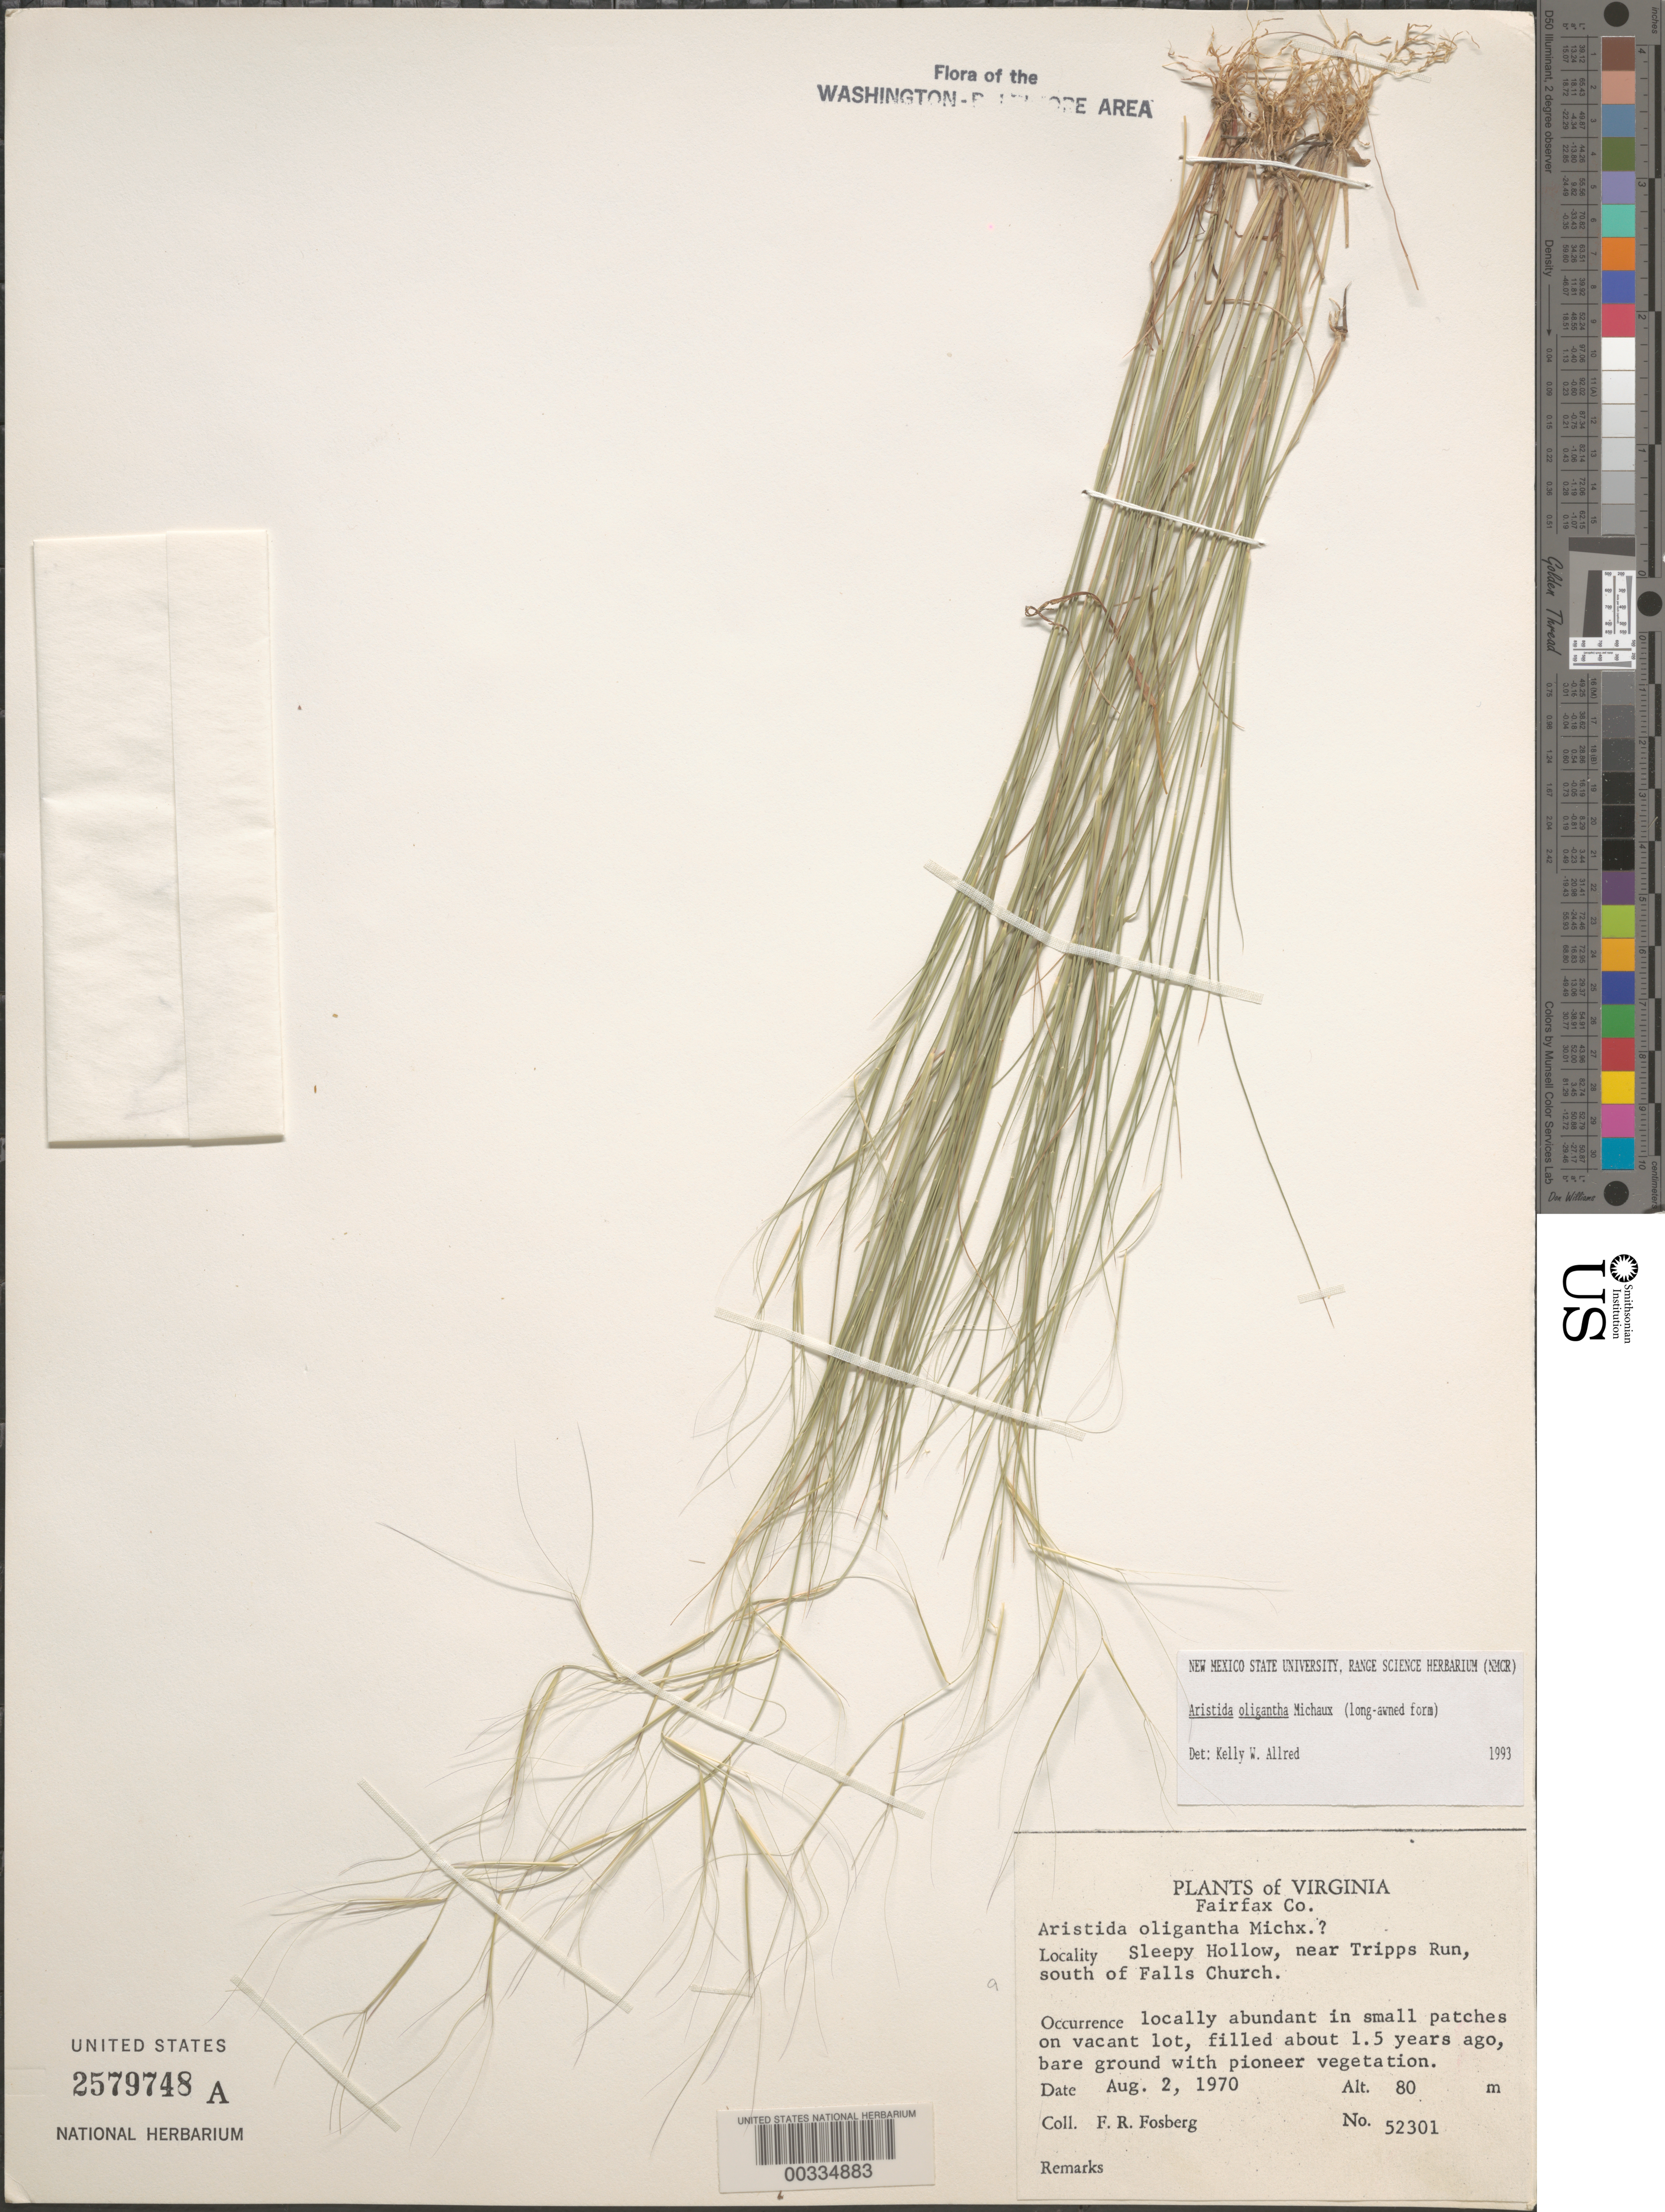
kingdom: Plantae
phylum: Tracheophyta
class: Liliopsida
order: Poales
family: Poaceae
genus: Aristida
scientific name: Aristida oligantha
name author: Michx.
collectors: F. R. Fosberg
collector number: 52301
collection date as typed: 02 Aug 1970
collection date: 1970-08-02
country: United States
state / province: Virginia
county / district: Fairfax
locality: Sleepy Hollow, near Tripps Run, south of Falls Church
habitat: Vacant lot, filled about 1.5 yrs. ago, bare ground, pioneer veg.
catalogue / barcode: US 2579748A